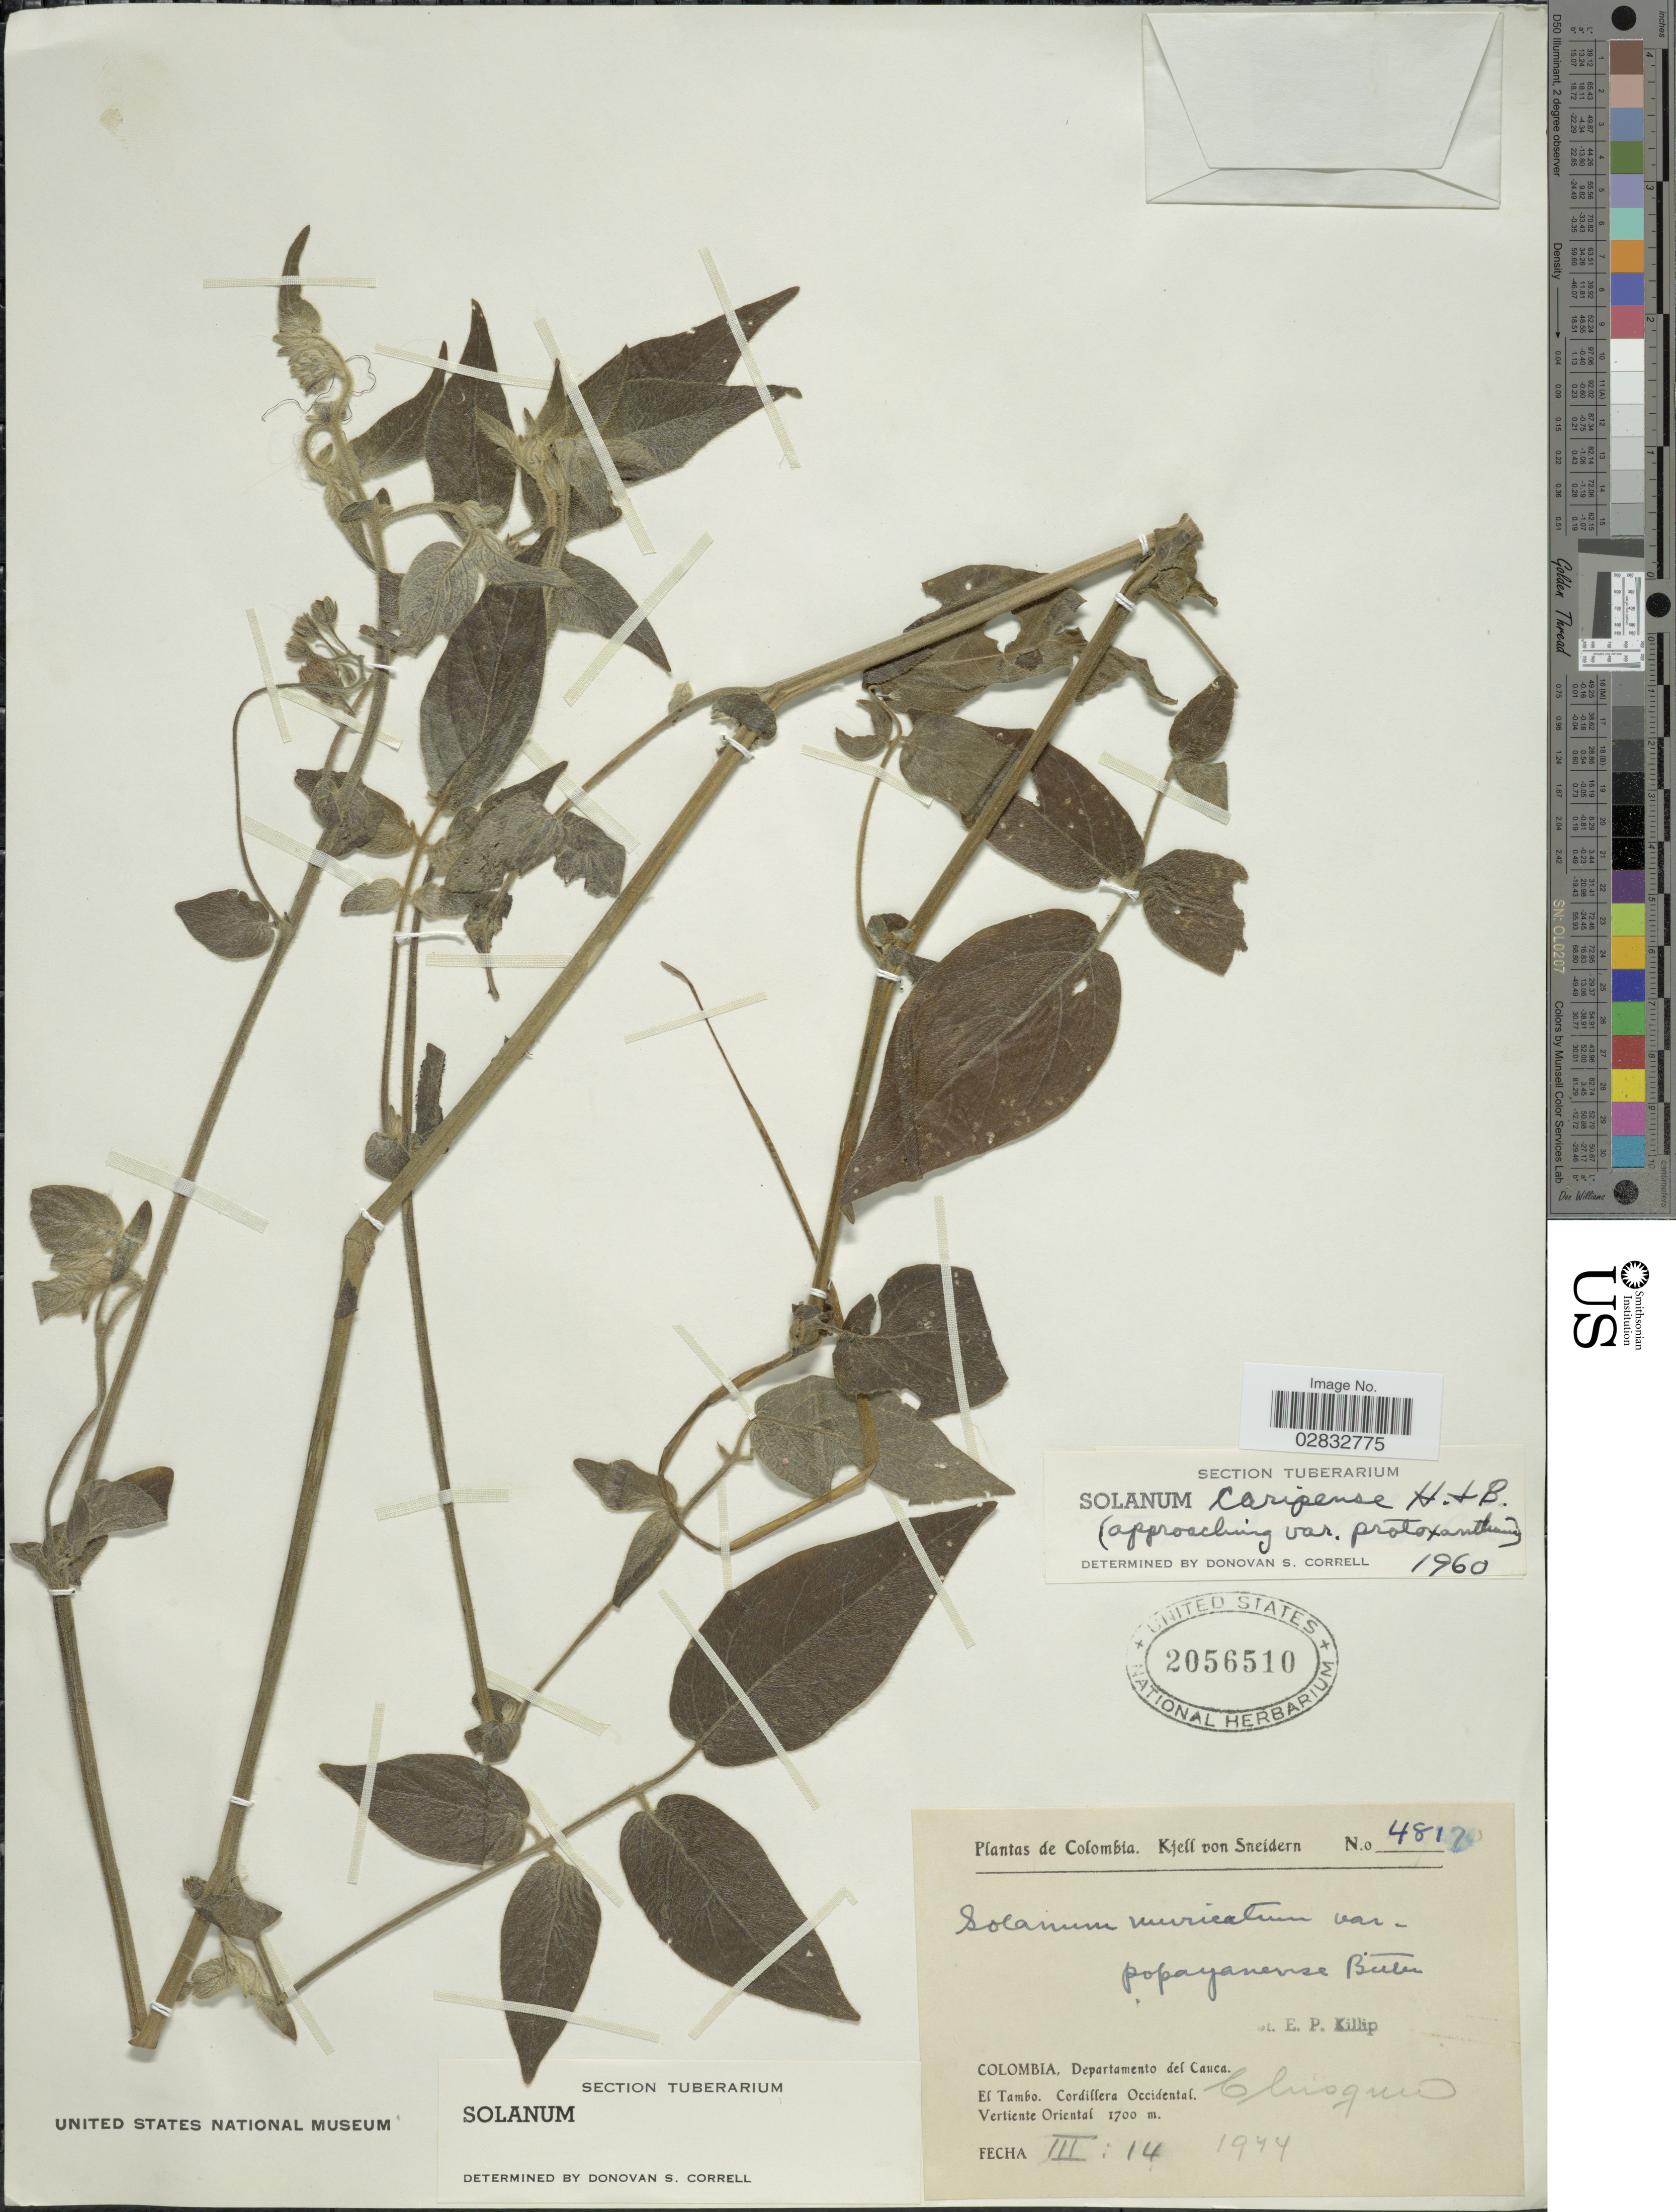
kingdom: Plantae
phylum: Tracheophyta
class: Magnoliopsida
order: Solanales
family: Solanaceae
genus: Solanum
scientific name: Solanum caripense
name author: Humb. & Bonpl. ex Dunal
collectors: K. von Sneidern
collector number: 4817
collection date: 1944-03-14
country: Colombia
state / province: Cauca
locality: El Tambo. Cordillera Occidental. Chisqus,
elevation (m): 1700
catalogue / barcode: US 2056510